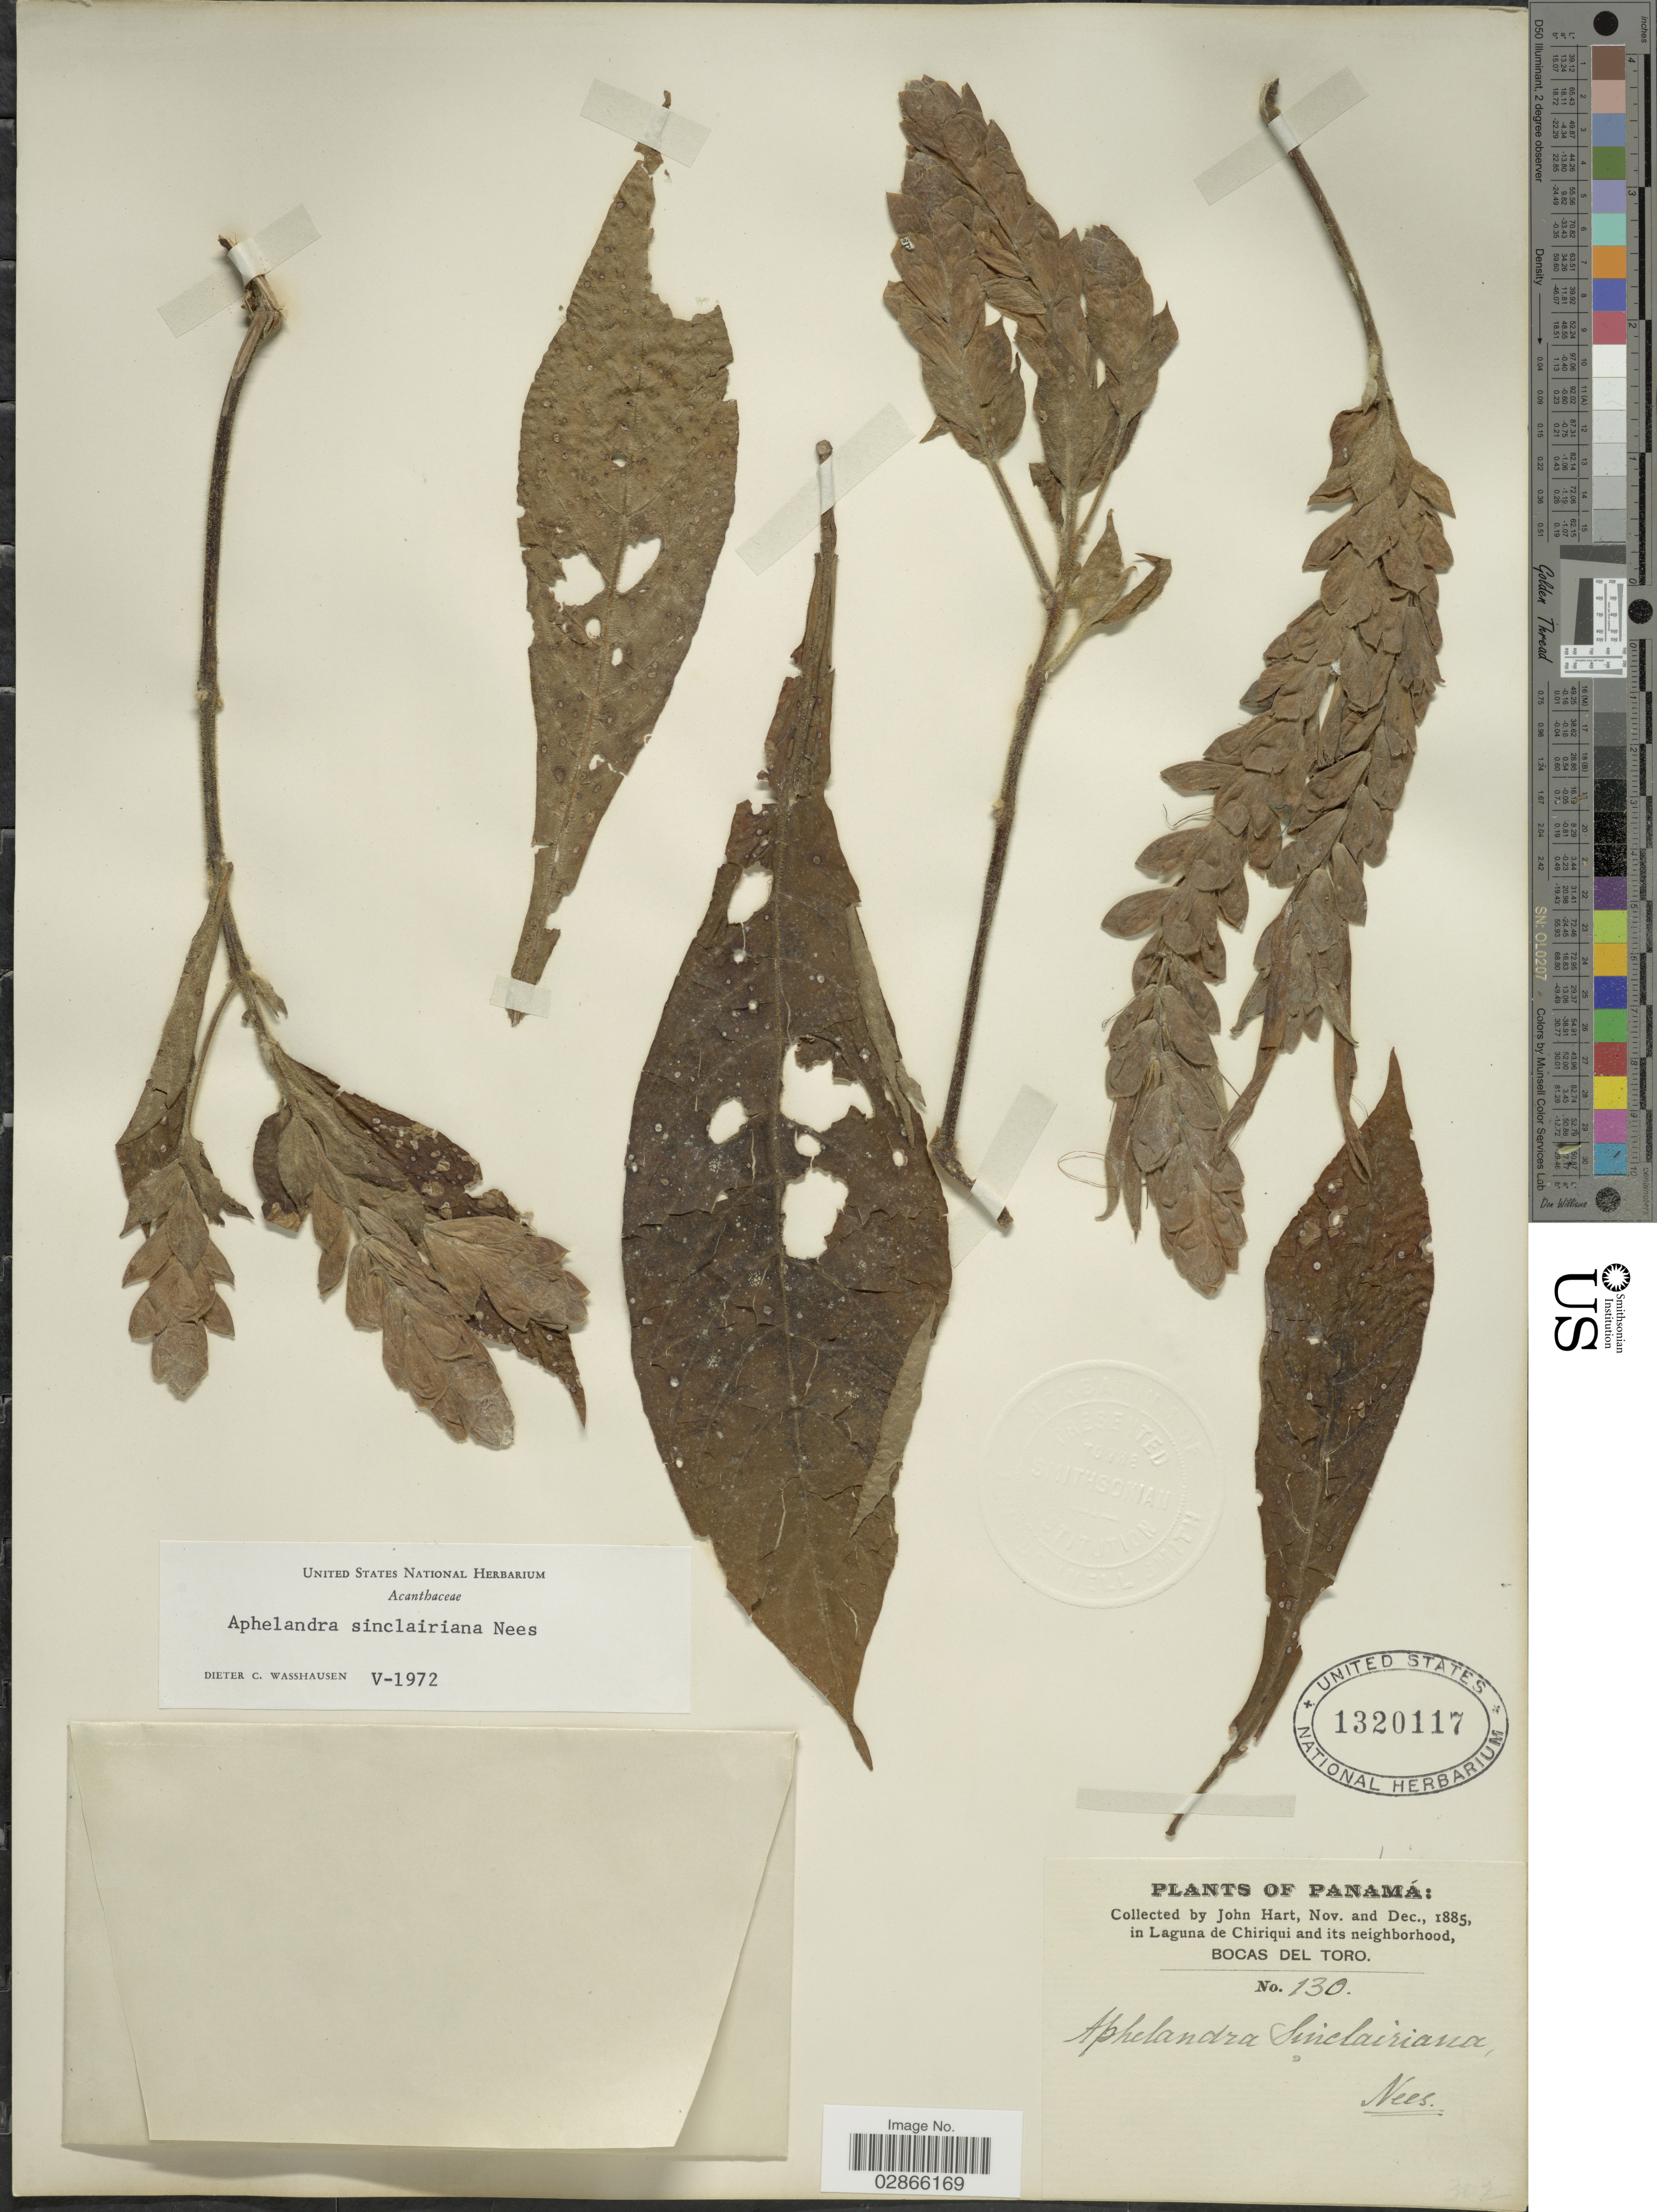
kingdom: Plantae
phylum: Tracheophyta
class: Magnoliopsida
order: Lamiales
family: Acanthaceae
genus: Aphelandra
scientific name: Aphelandra sinclairiana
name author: Nees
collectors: J. H. Hart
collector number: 130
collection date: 1885-11/1885-12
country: Panama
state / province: Bocas del Toro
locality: In Laguna de Chiriqui and its neighborhood.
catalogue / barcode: US 1320117